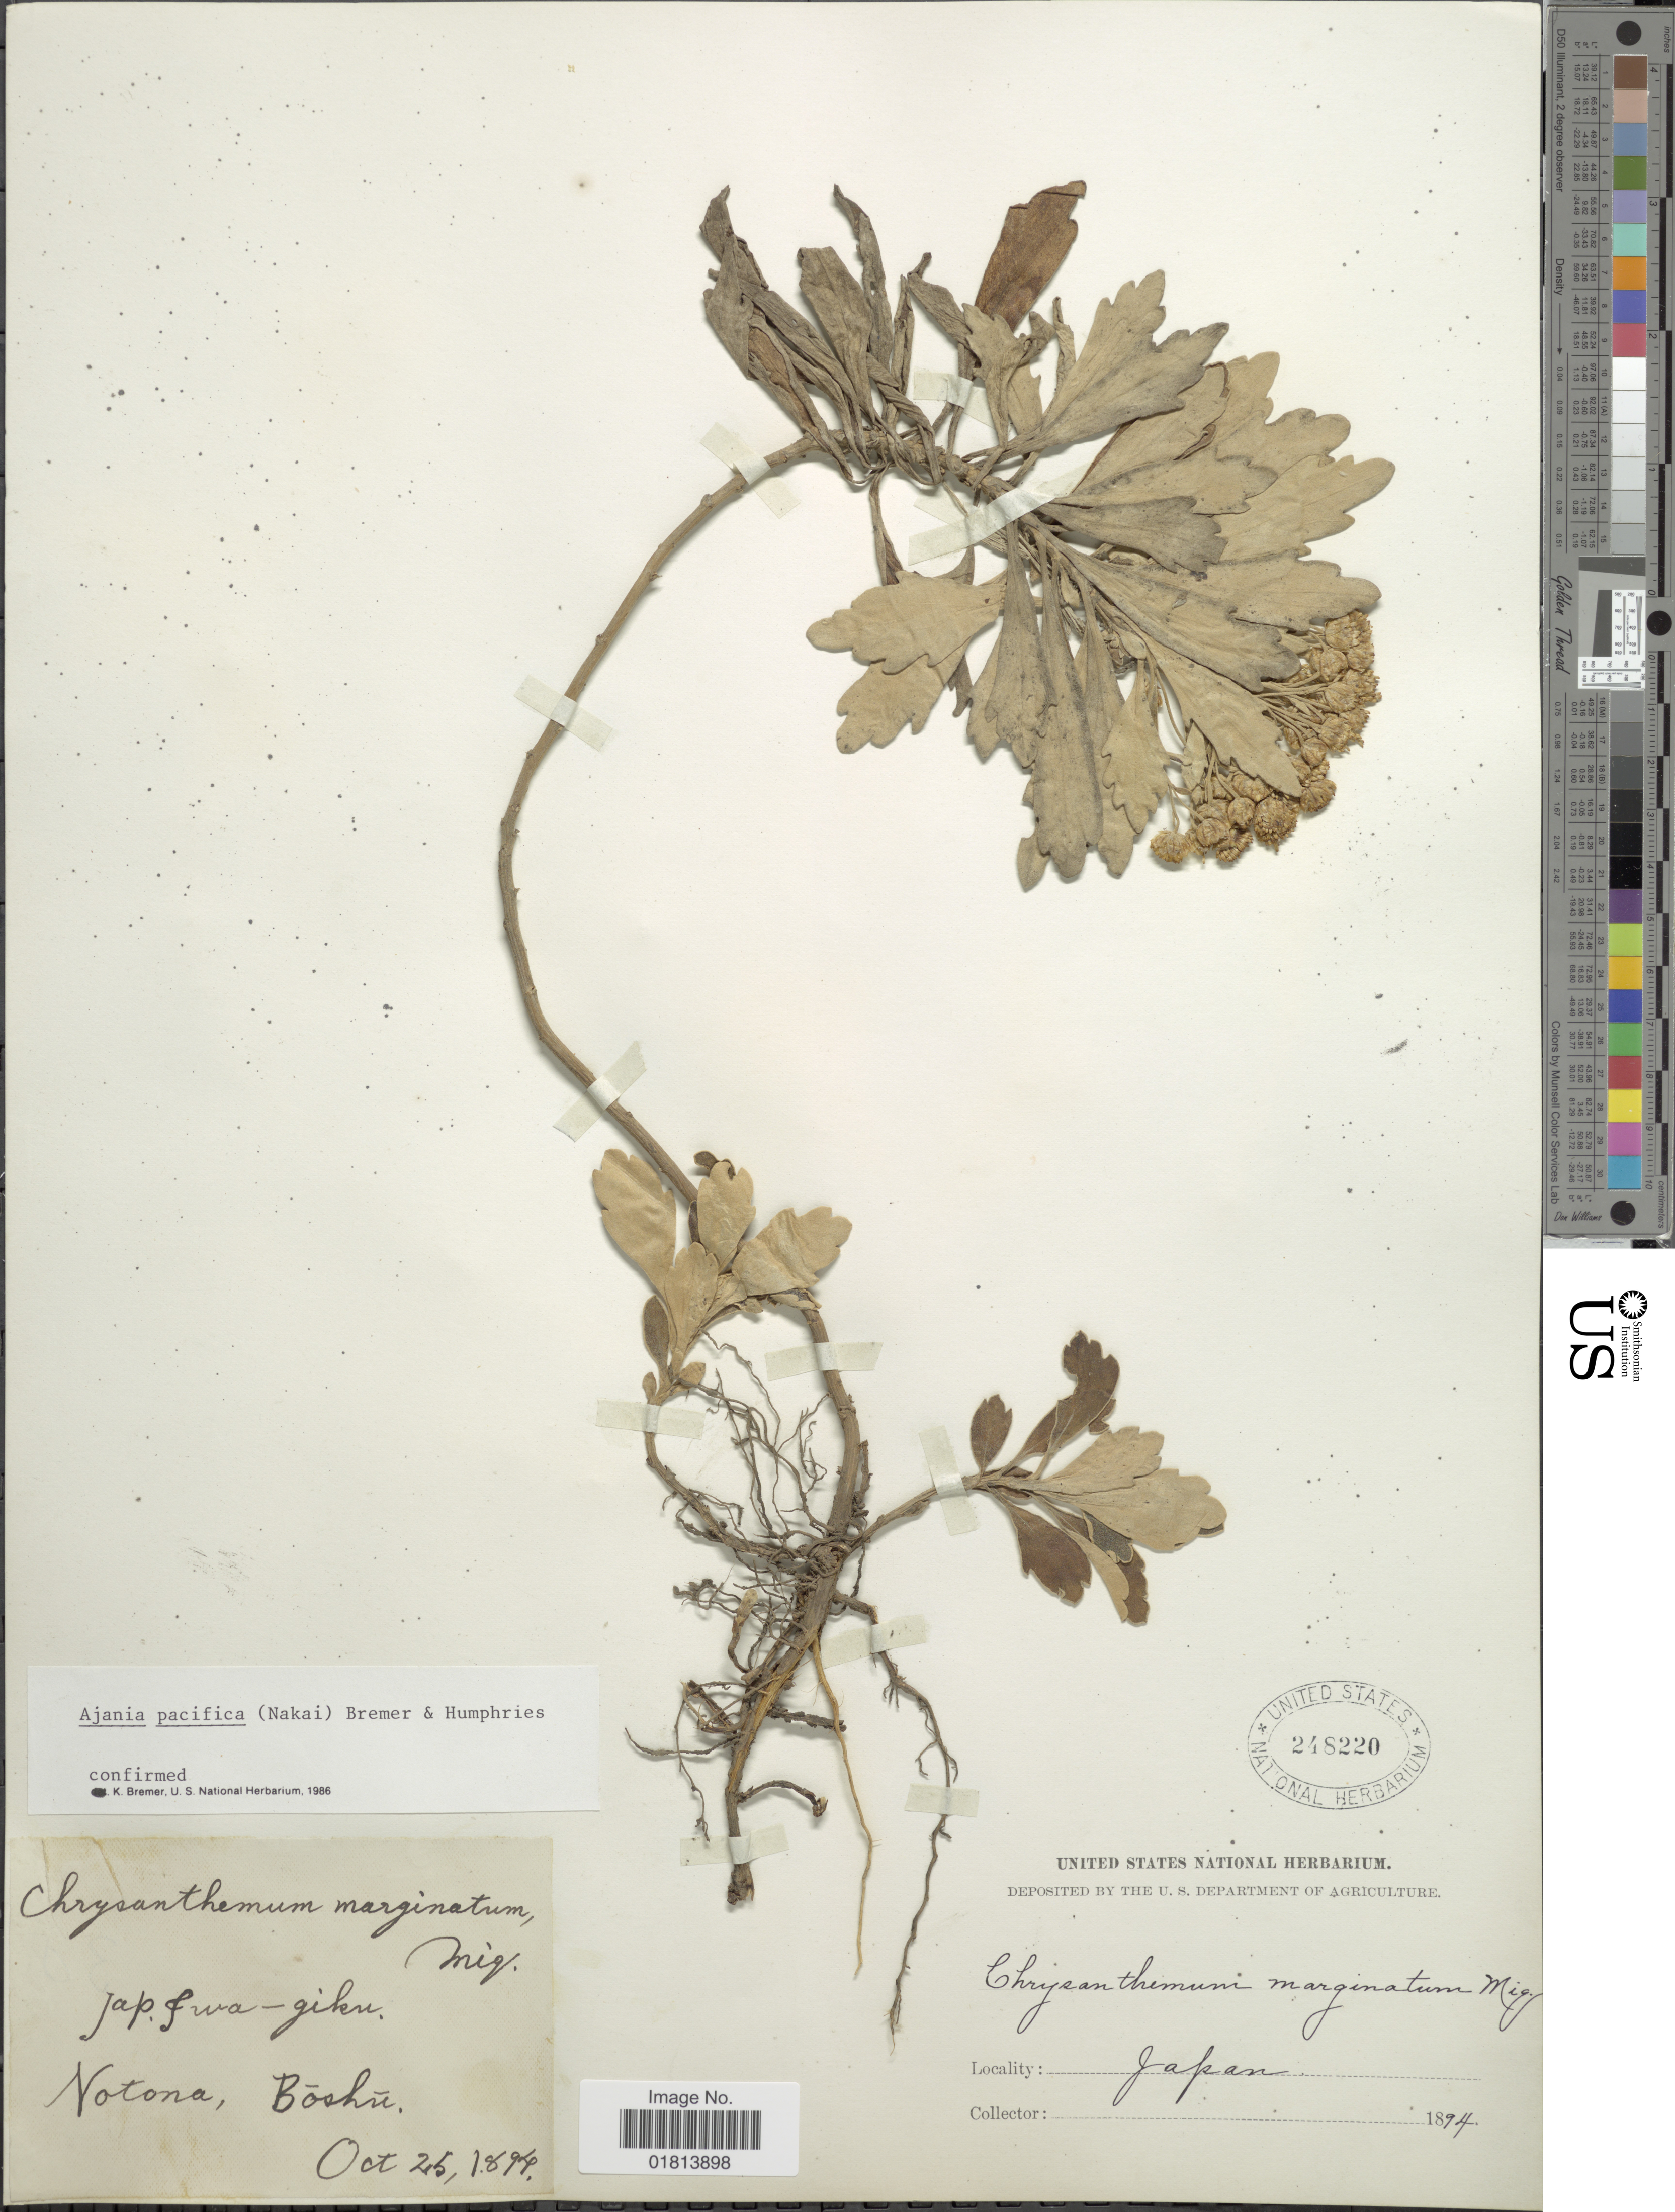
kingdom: Plantae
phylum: Tracheophyta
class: Magnoliopsida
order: Asterales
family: Asteraceae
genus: Ajania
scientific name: Ajania pacifica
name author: Nakai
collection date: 1894-10-25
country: Japan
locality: Notona, Boshu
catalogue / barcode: US 248220